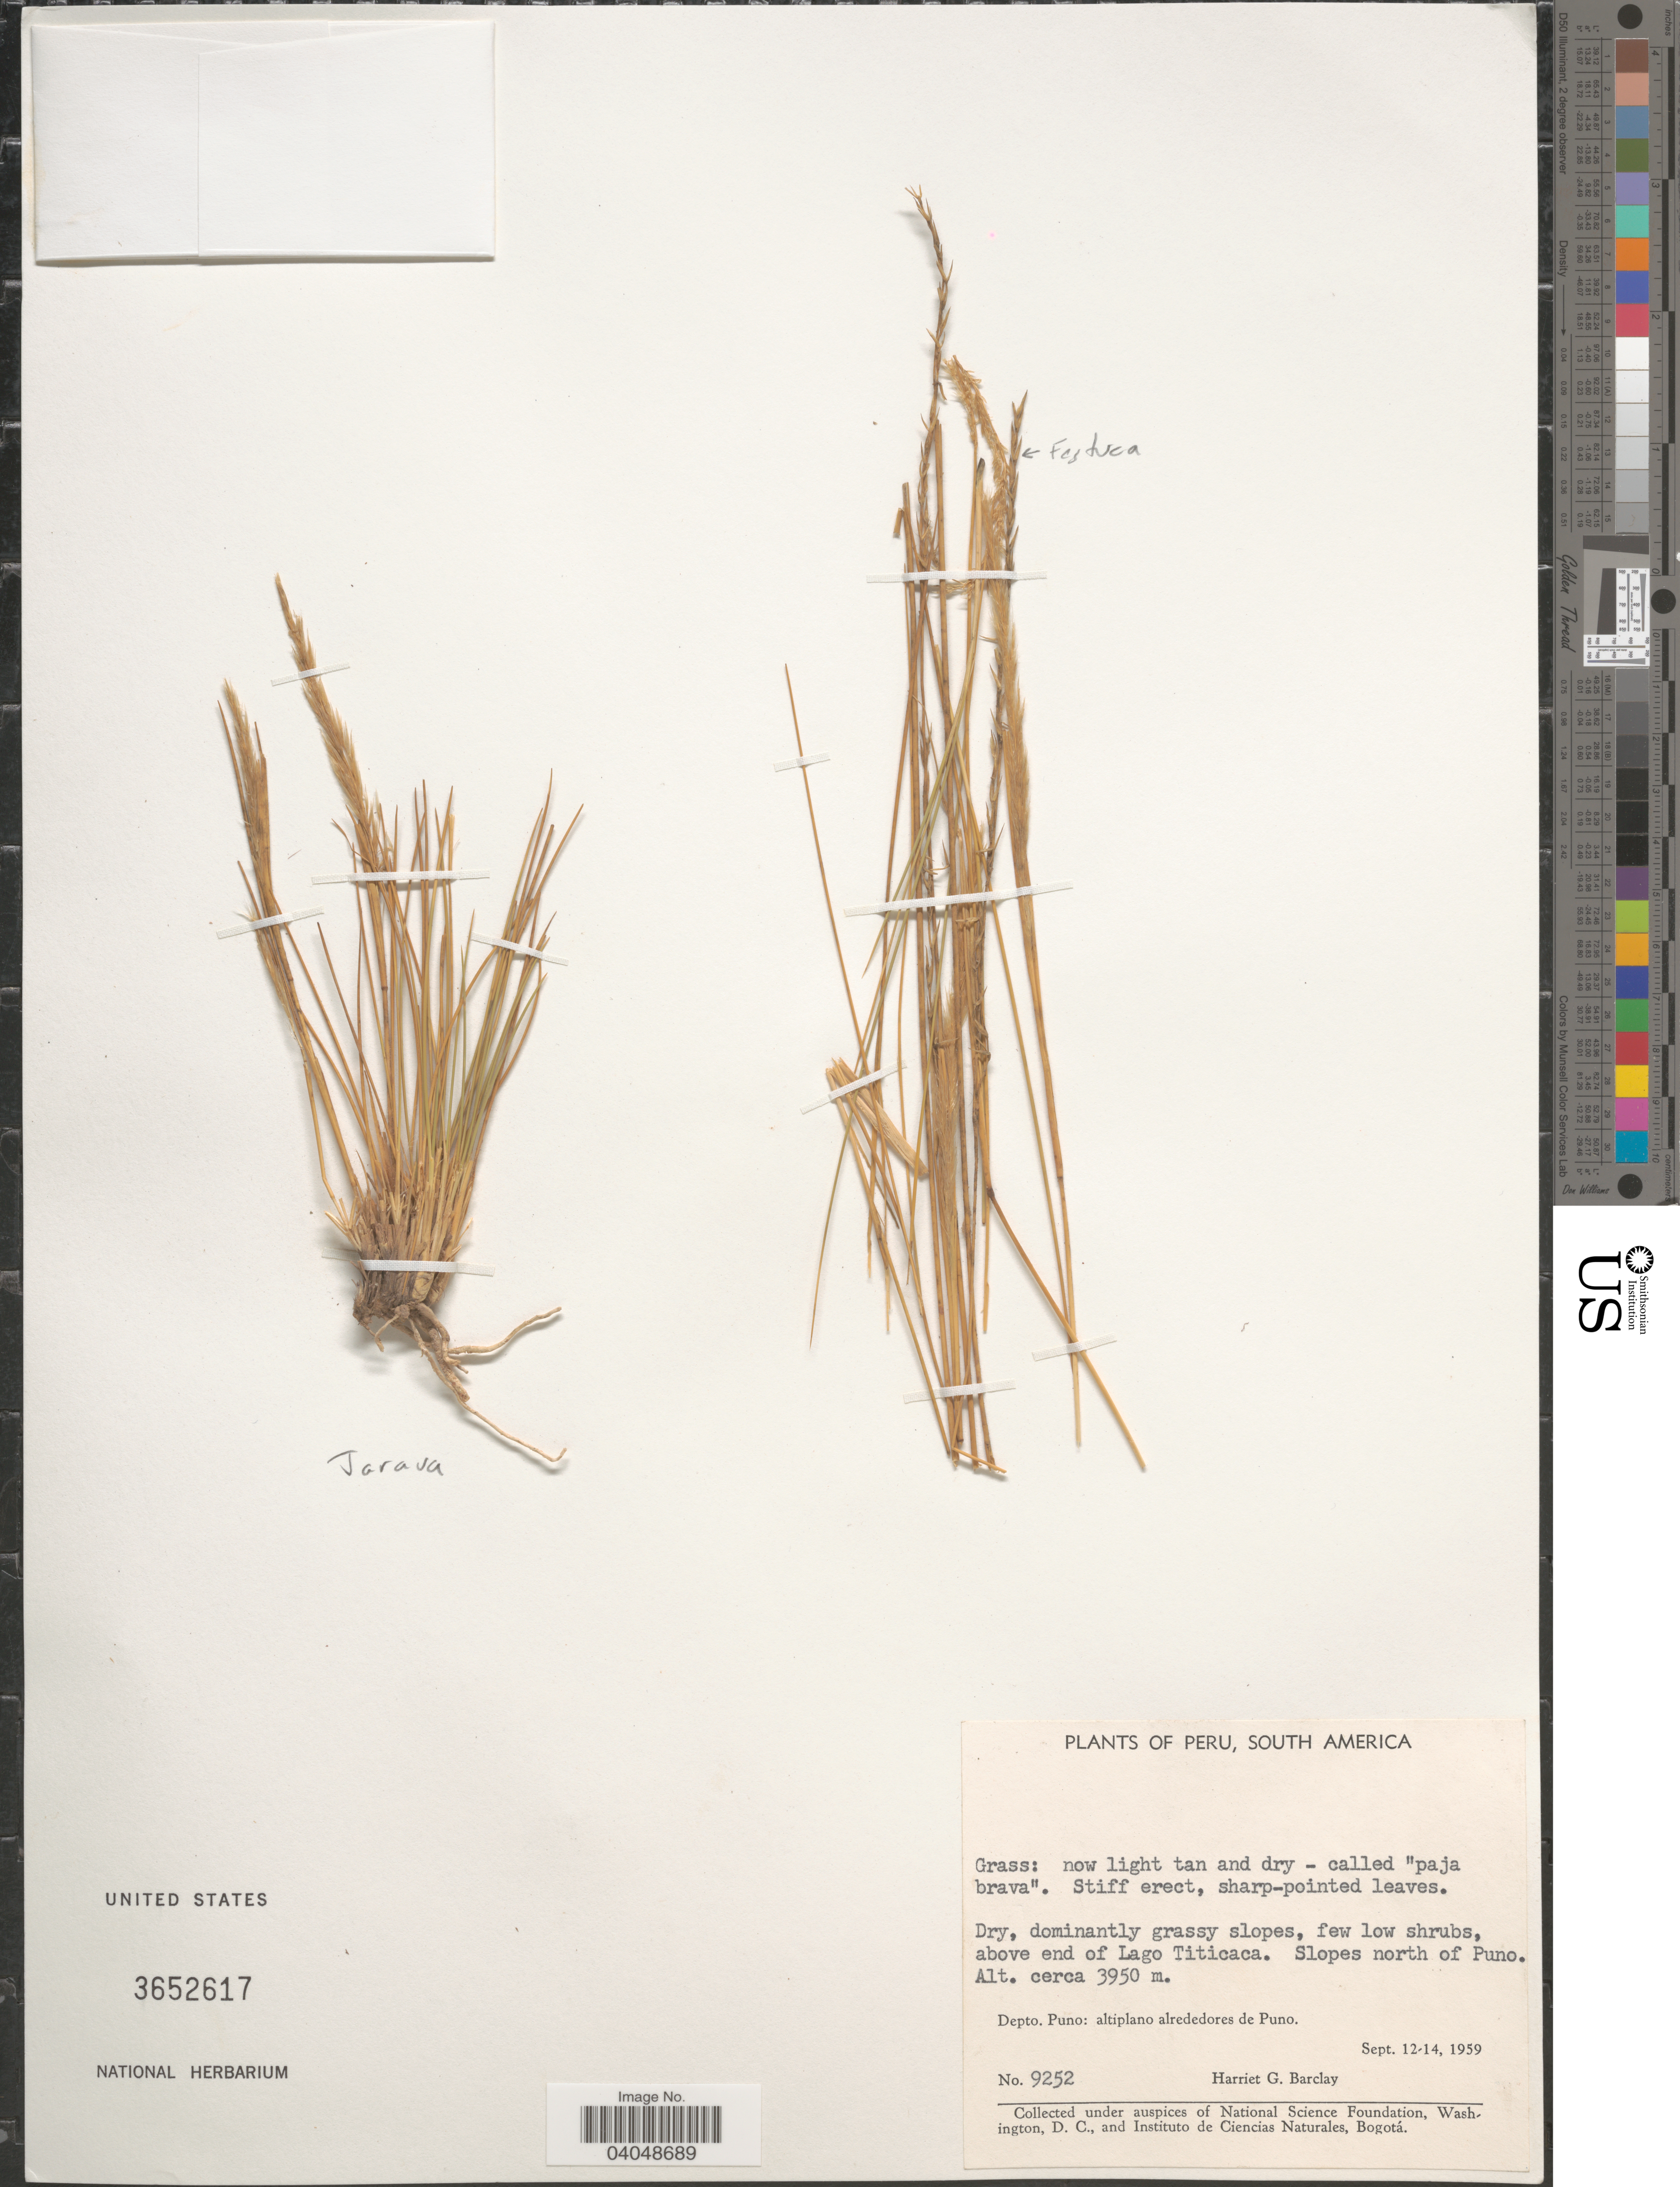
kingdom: Plantae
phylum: Tracheophyta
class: Liliopsida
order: Poales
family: Poaceae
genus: Festuca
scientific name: Festuca sp.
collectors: H. G. Barclay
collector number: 9252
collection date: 1959-09-12/1959-09-14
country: Peru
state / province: Puno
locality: Above end of Lago Titicaca. Slopes north of Puno. Depto. Puno: altiplano alrededores de Puno.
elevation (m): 3950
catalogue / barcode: US 3652617